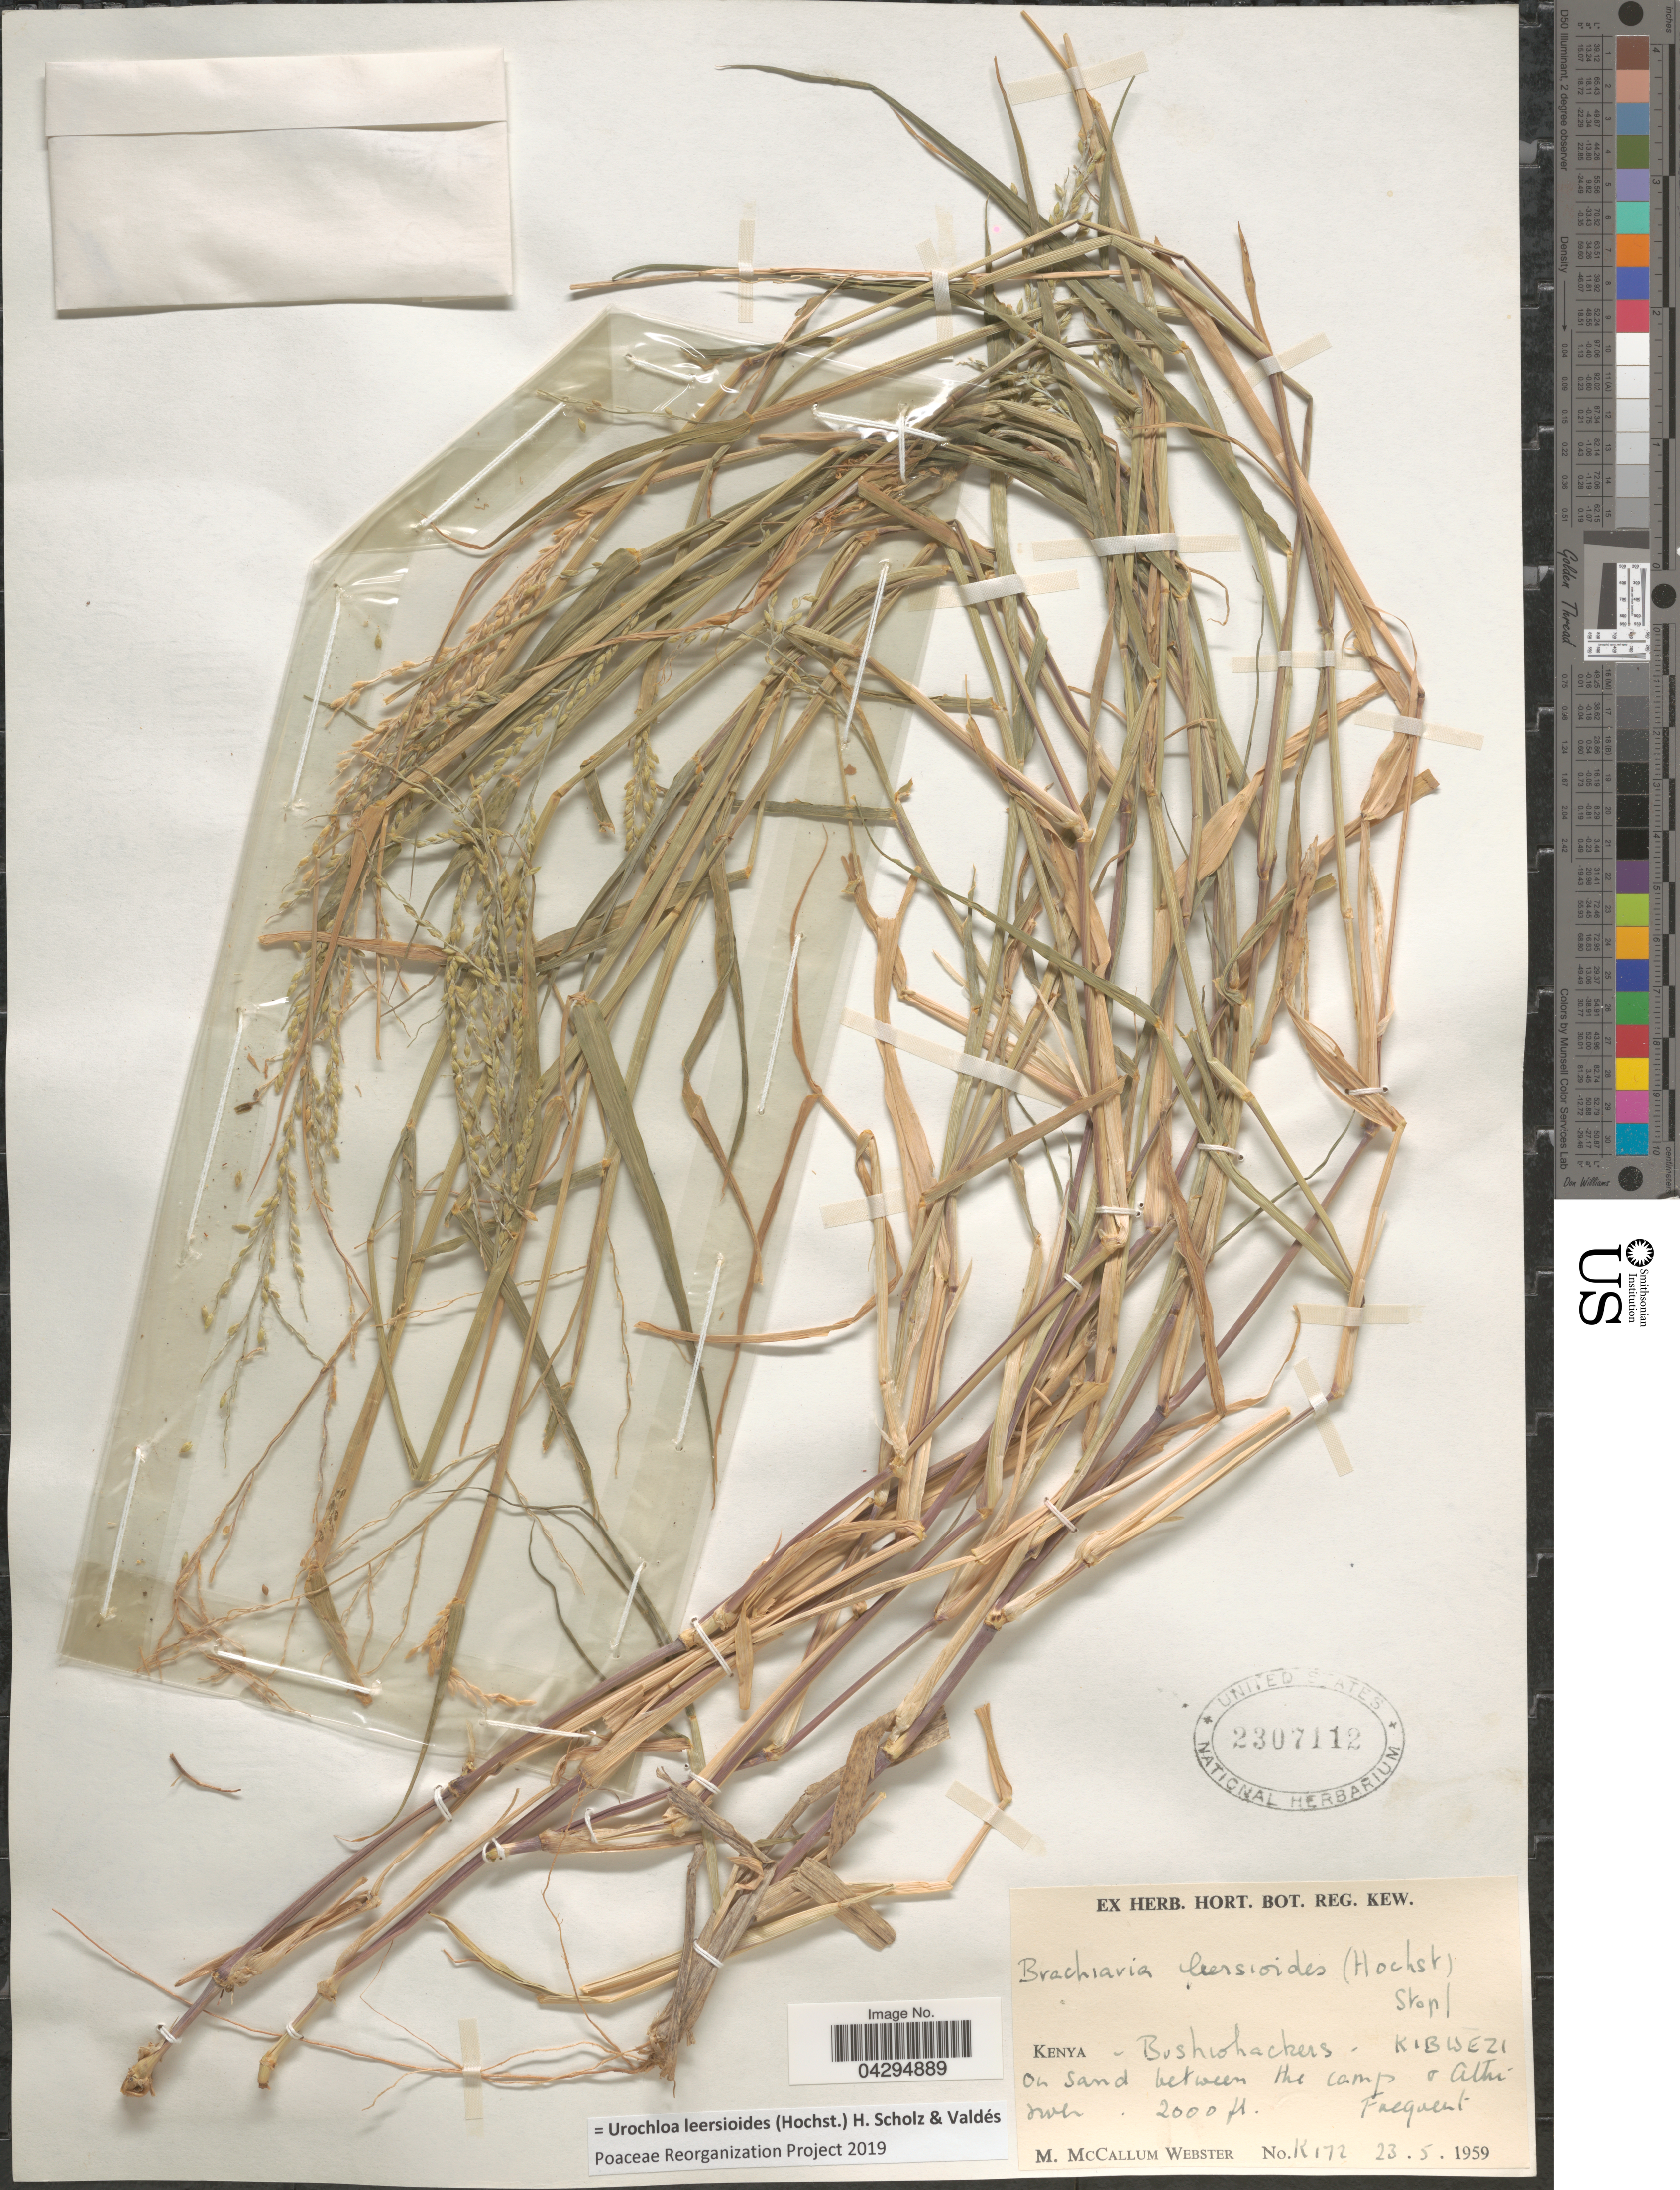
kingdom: Plantae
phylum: Tracheophyta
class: Liliopsida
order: Poales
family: Poaceae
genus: Urochloa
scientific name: Urochloa leersioides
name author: (Hochst.) H. Scholz & Valdés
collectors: M. Webster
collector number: K172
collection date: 1959-05-23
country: Kenya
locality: Bushwhackers - Kibwezi. On sand between the camp and Altri [interpreted].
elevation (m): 610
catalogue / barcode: US 2307112